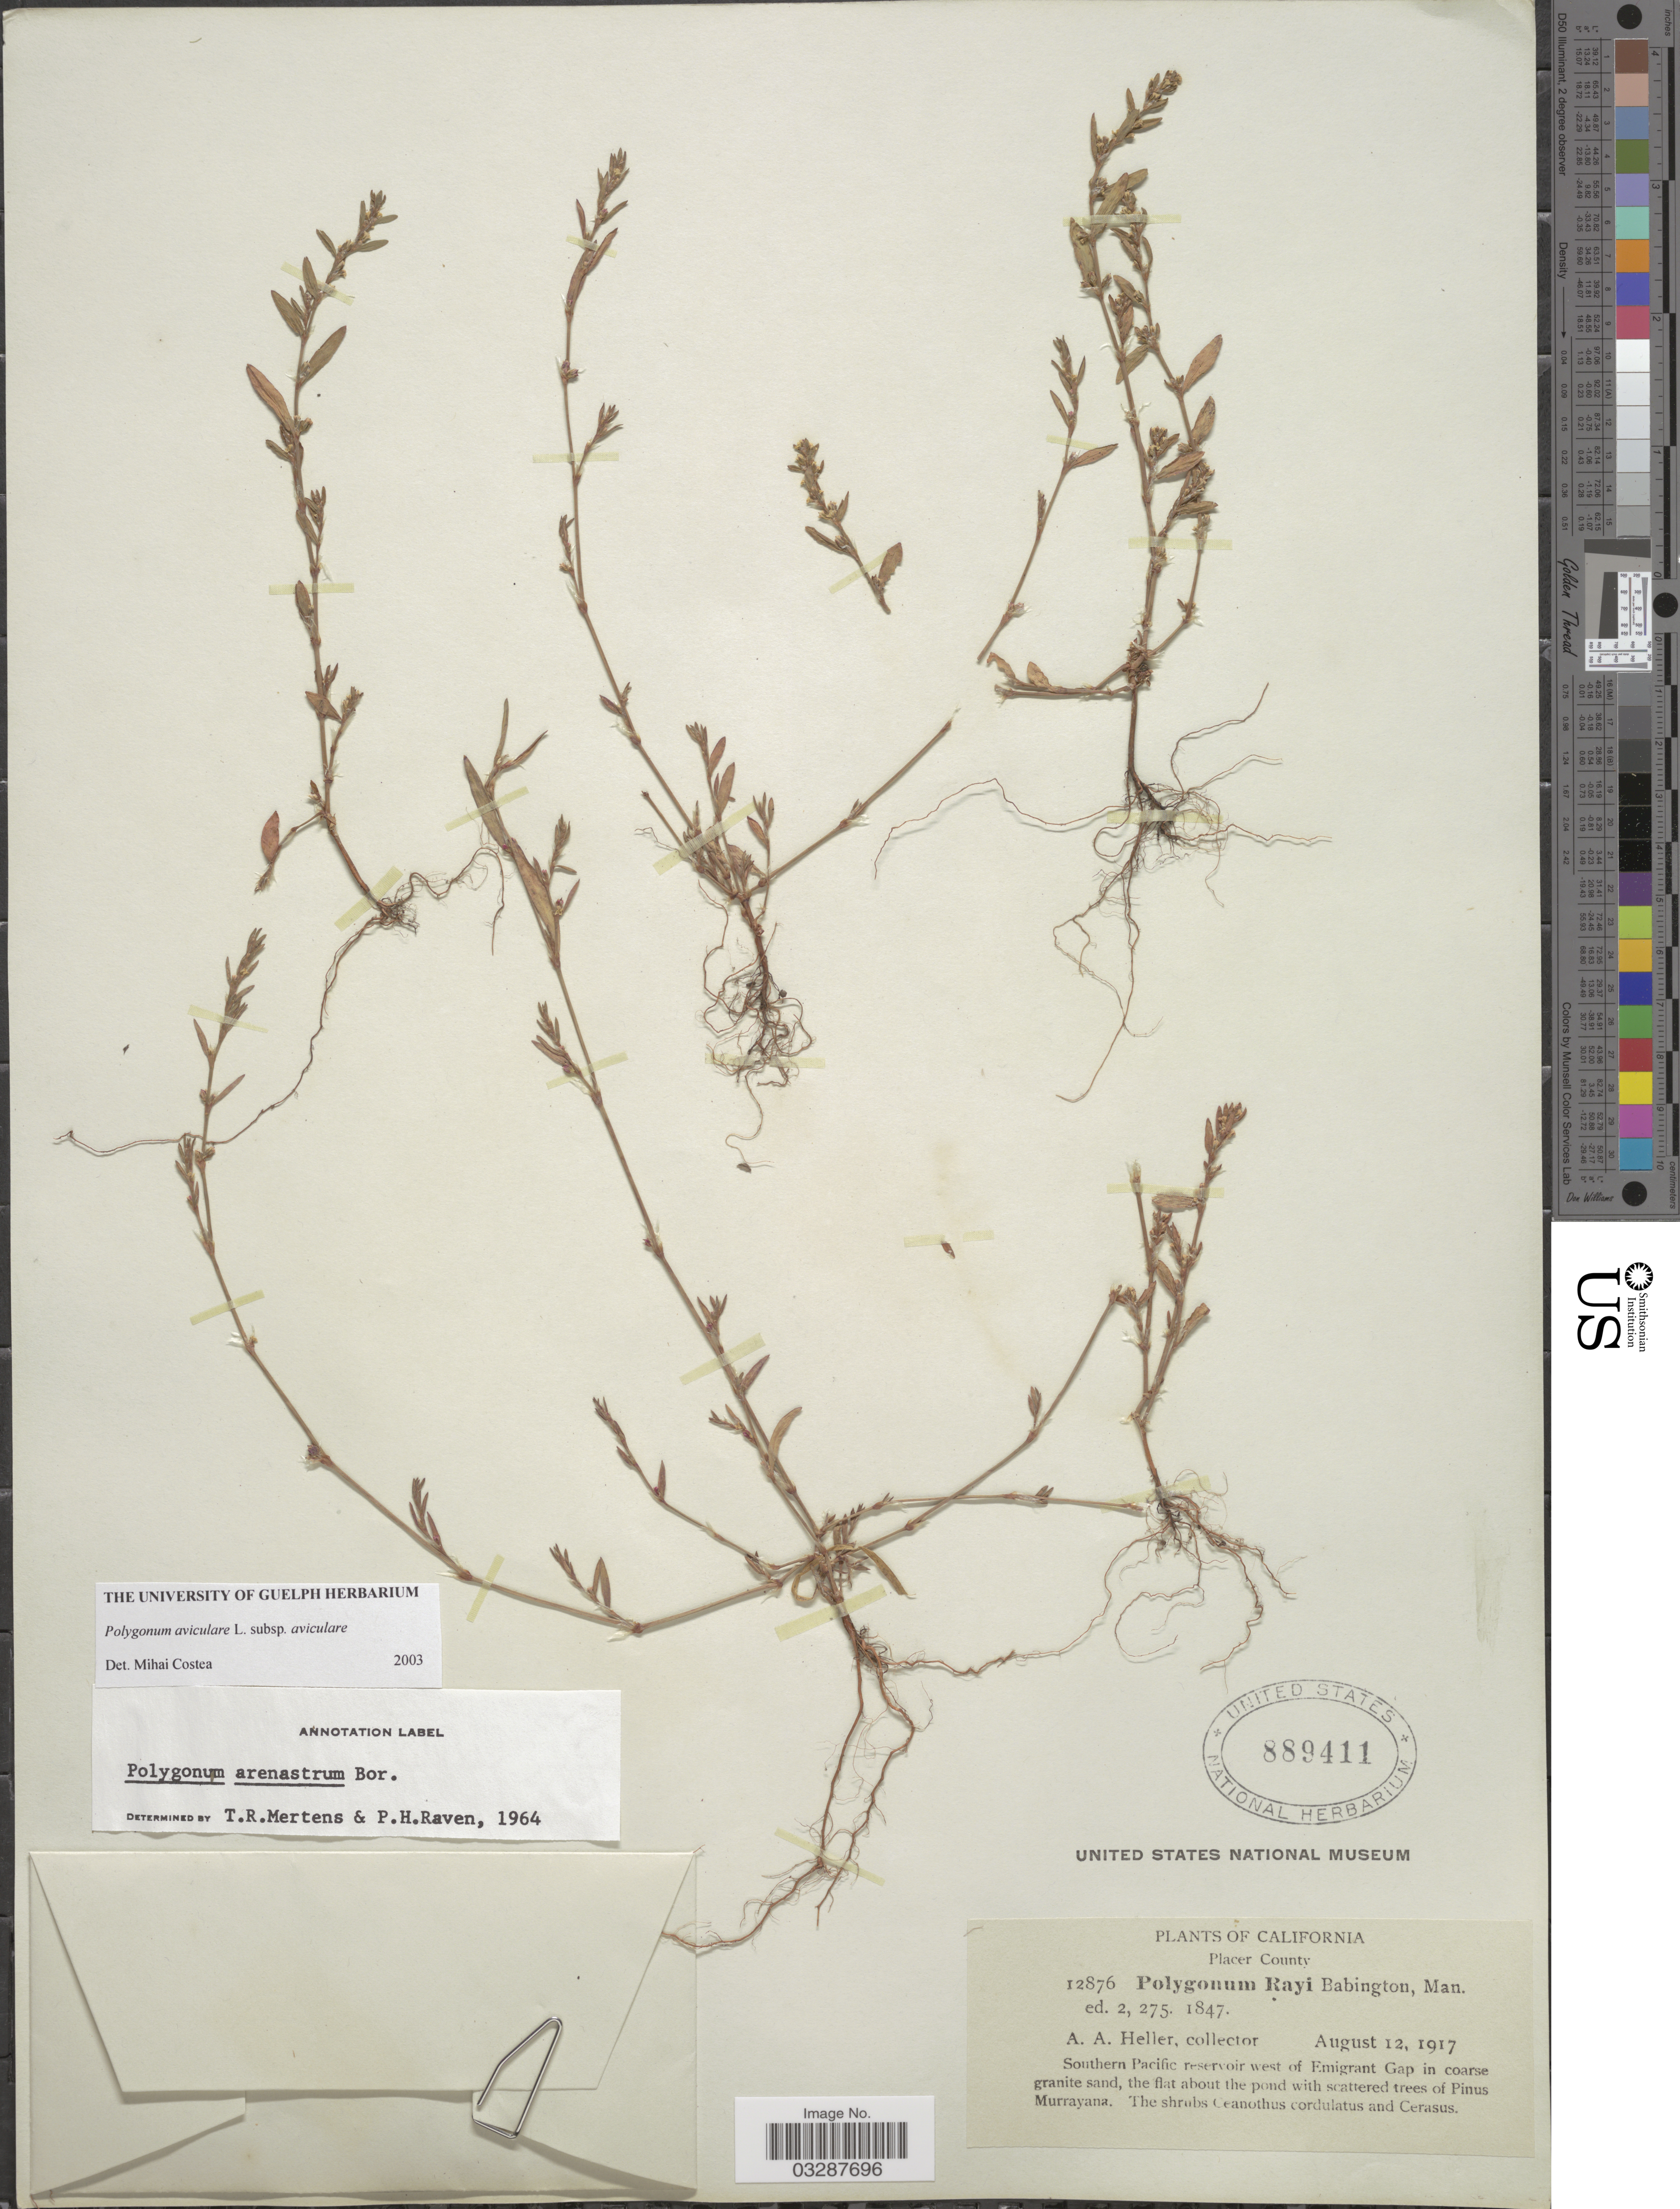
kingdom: Plantae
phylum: Tracheophyta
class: Magnoliopsida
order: Caryophyllales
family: Polygonaceae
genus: Polygonum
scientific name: Polygonum aviculare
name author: L.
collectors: A. A. Heller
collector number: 12876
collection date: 1917-08-12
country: United States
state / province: California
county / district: Placer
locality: Placer County. Southern Pacific reservoir west of Emigrant Gap in coarse granite sand.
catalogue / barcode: US 889411